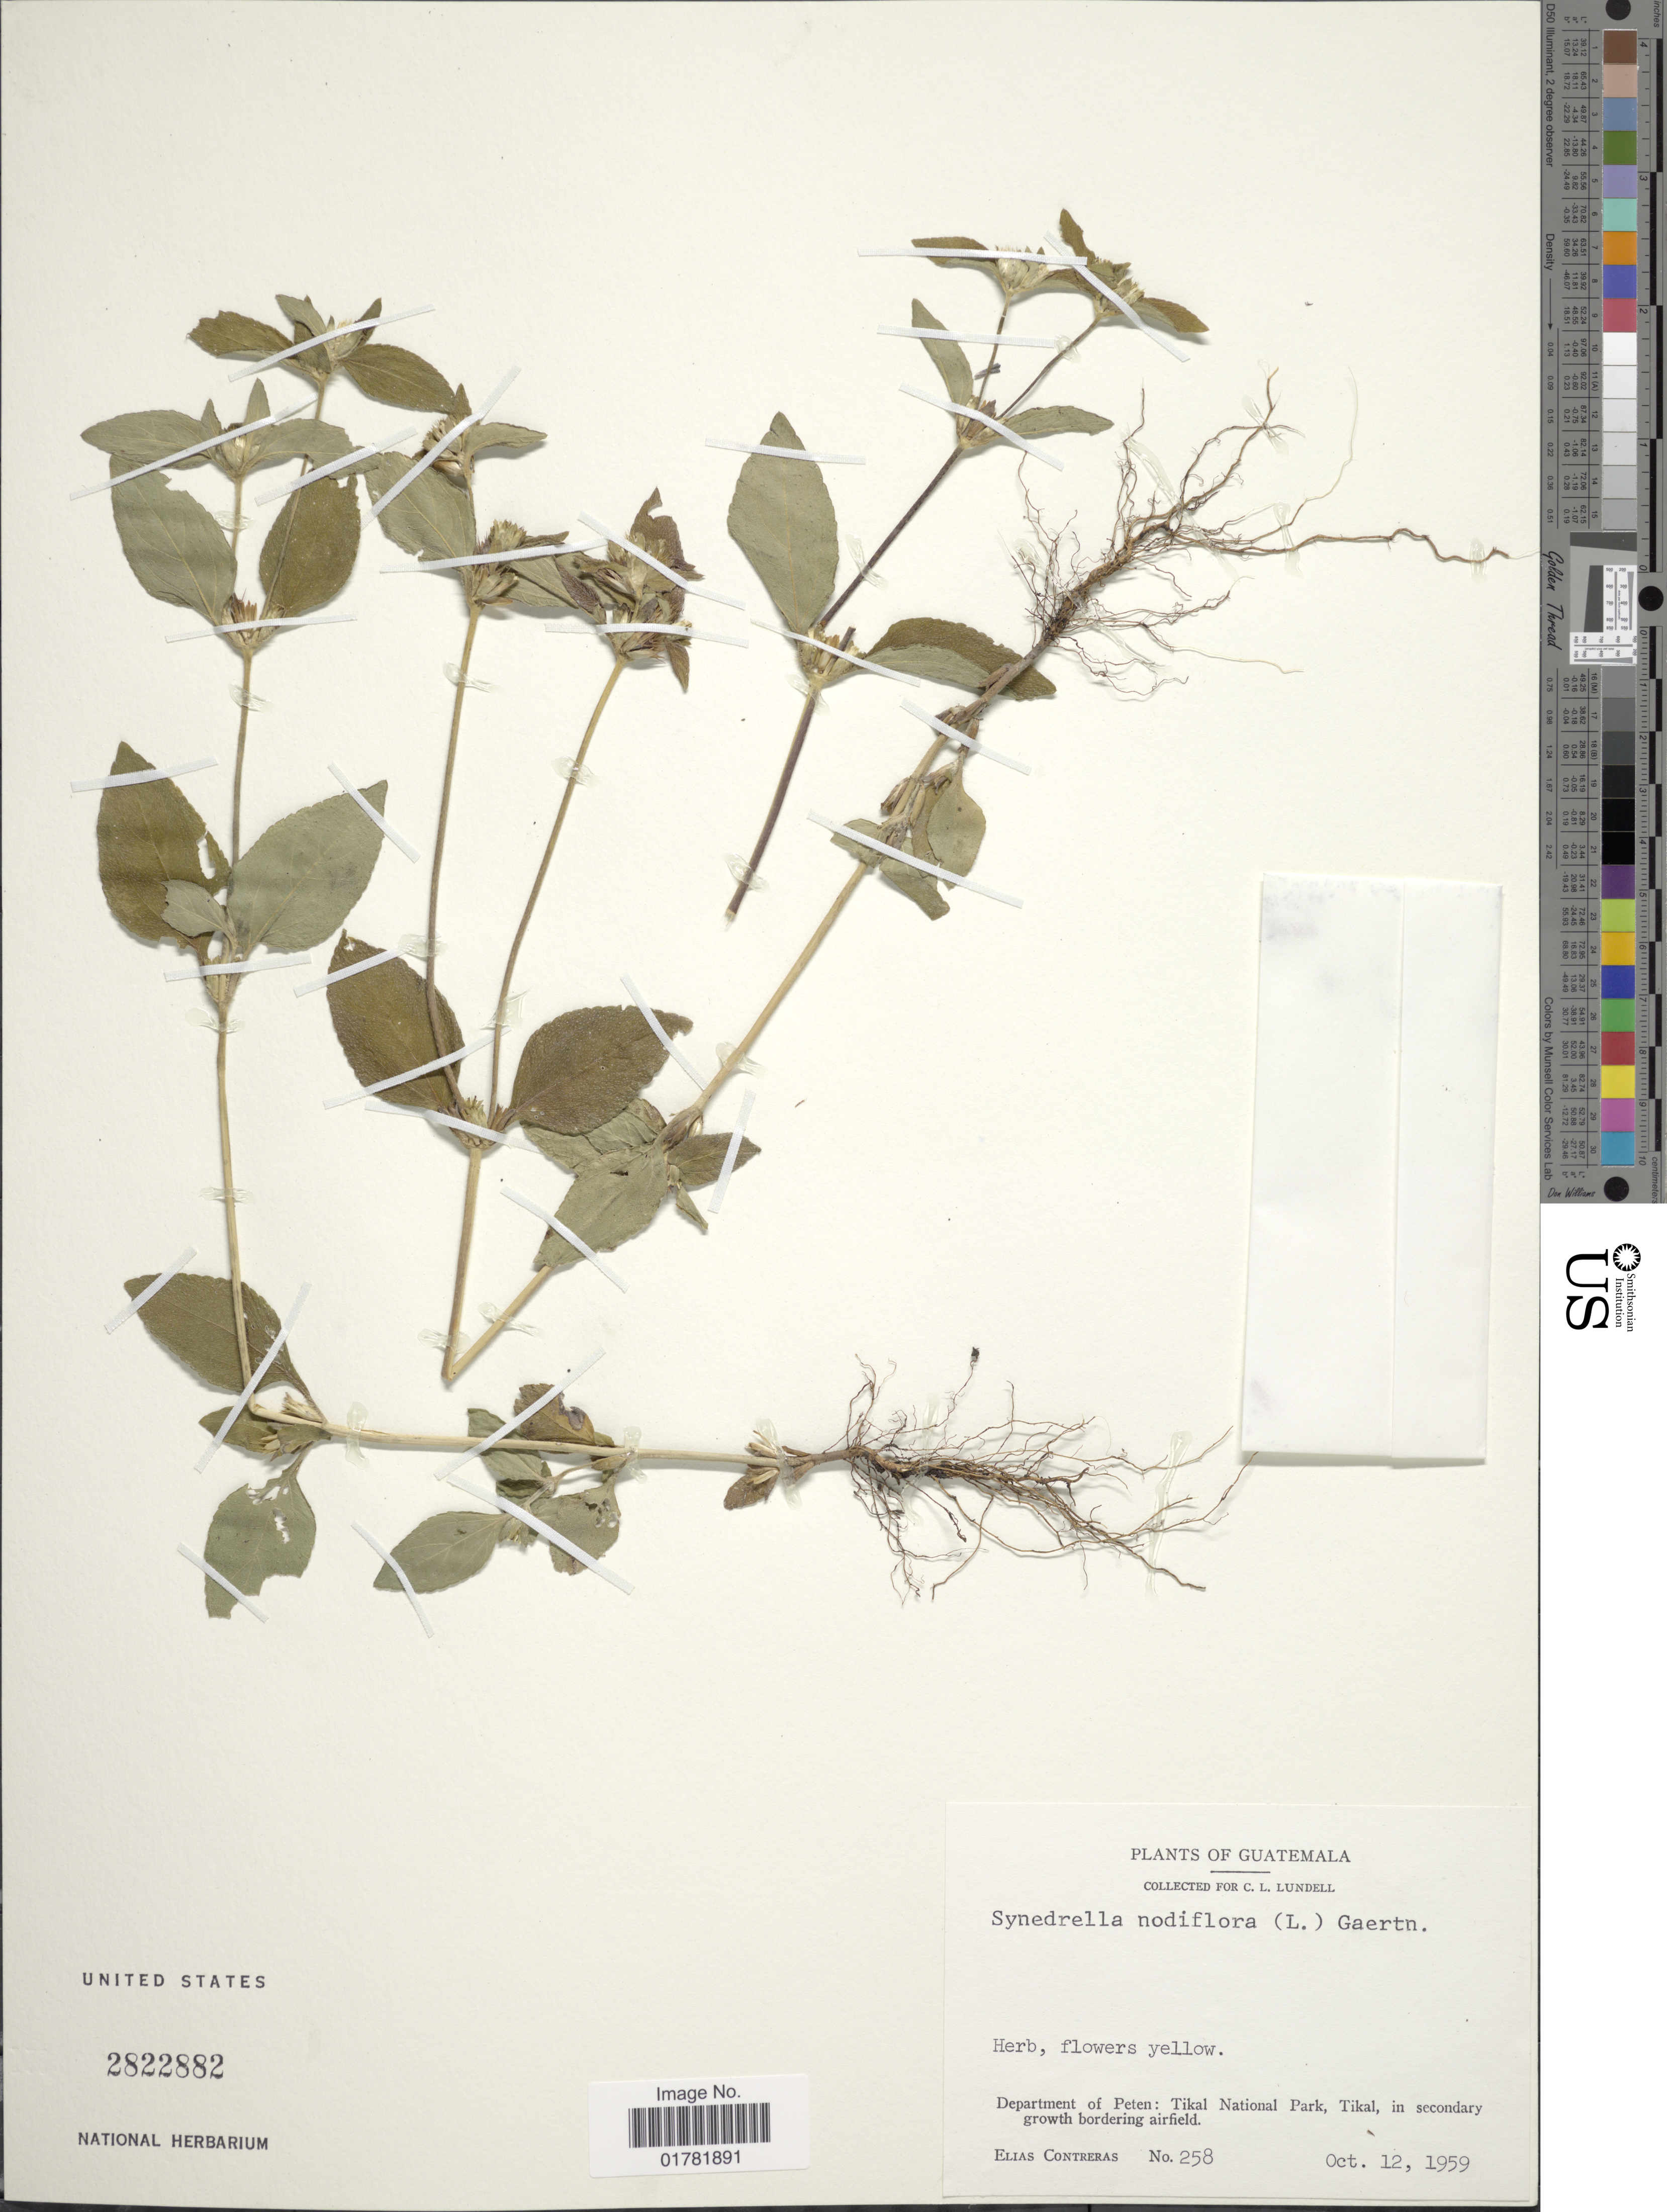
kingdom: Plantae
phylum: Tracheophyta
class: Magnoliopsida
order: Asterales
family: Asteraceae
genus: Synedrella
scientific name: Synedrella nodiflora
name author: (L.) Gaertn.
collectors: E. Contreras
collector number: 258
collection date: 1959-10-12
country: Guatemala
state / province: El Petén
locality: Department of Peten: Tikal National Park, Tikal, in secondary growth bordering airfield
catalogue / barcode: US 2822882